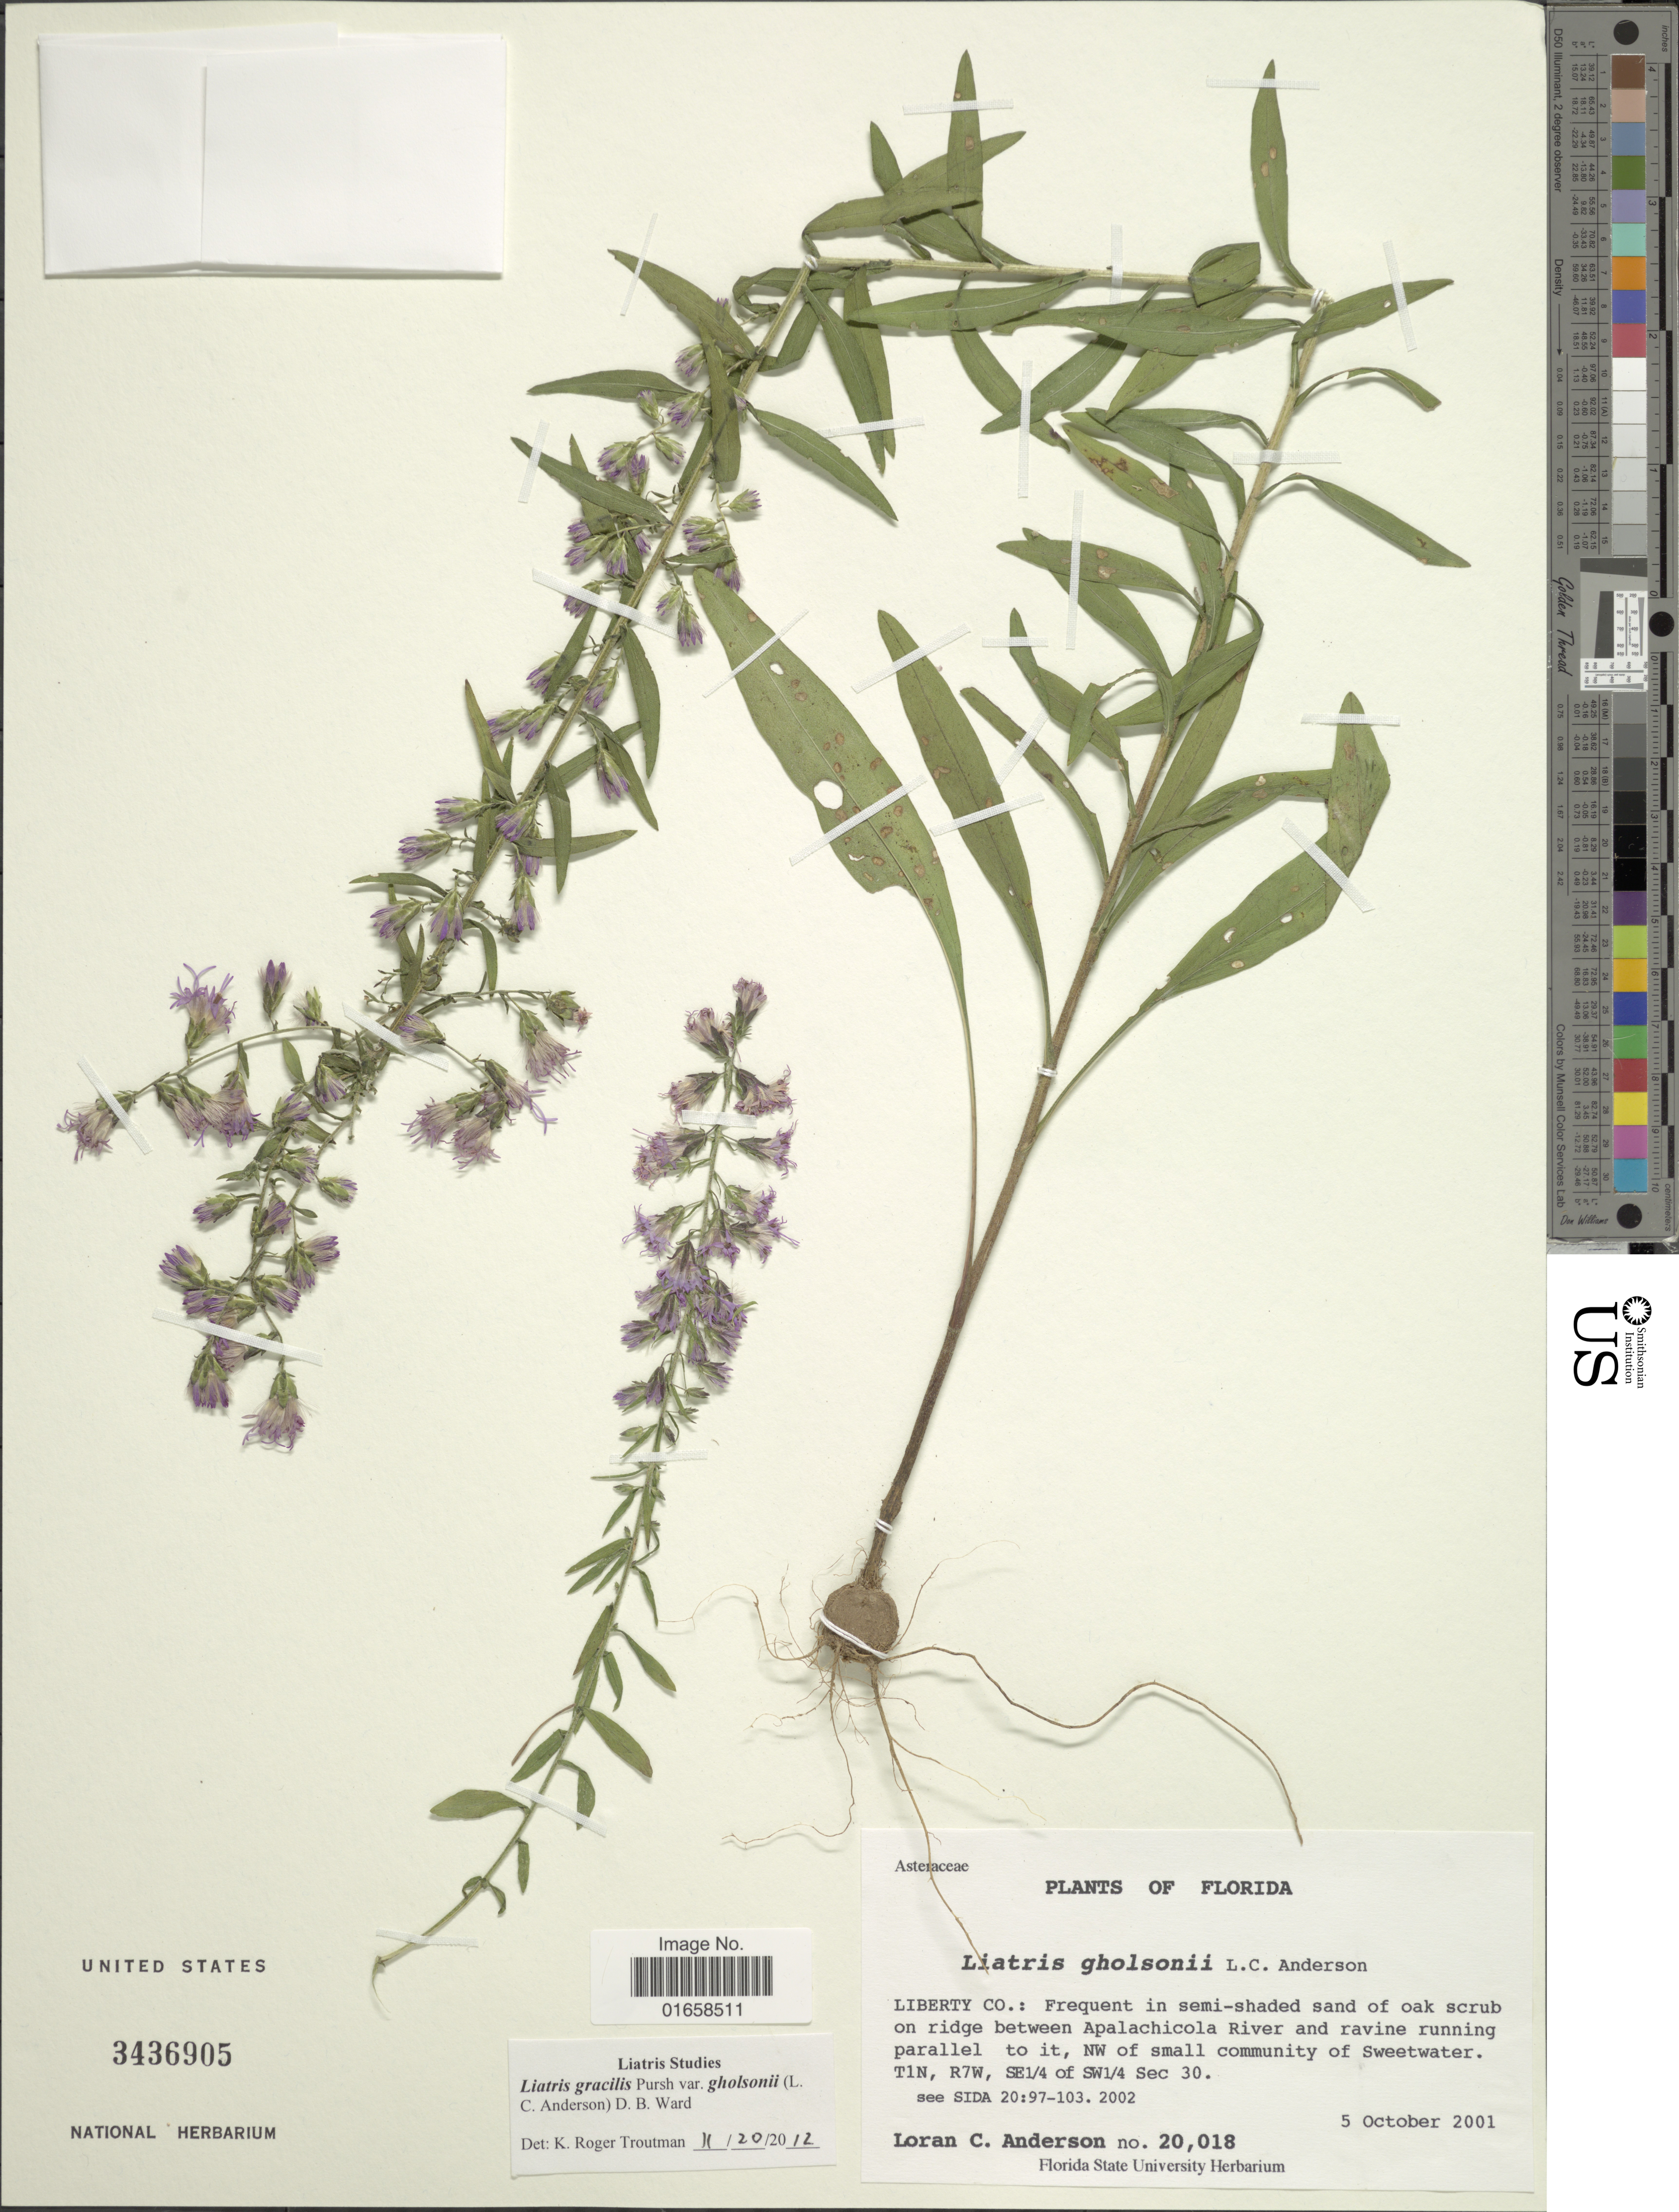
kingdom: Plantae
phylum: Tracheophyta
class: Magnoliopsida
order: Asterales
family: Asteraceae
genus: Liatris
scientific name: Liatris gholsonii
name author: L.C. Anderson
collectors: L. C. Anderson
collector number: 20018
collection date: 2001-10-05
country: United States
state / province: Florida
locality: Liberty Co.: in semi-shaded of oak scrub on ridge between Apalachicola River and Ravine running parallel to it, NW of small community of Sweetwater, T1N, R7W, SE1/4 of Sec 30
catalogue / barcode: US 3436905